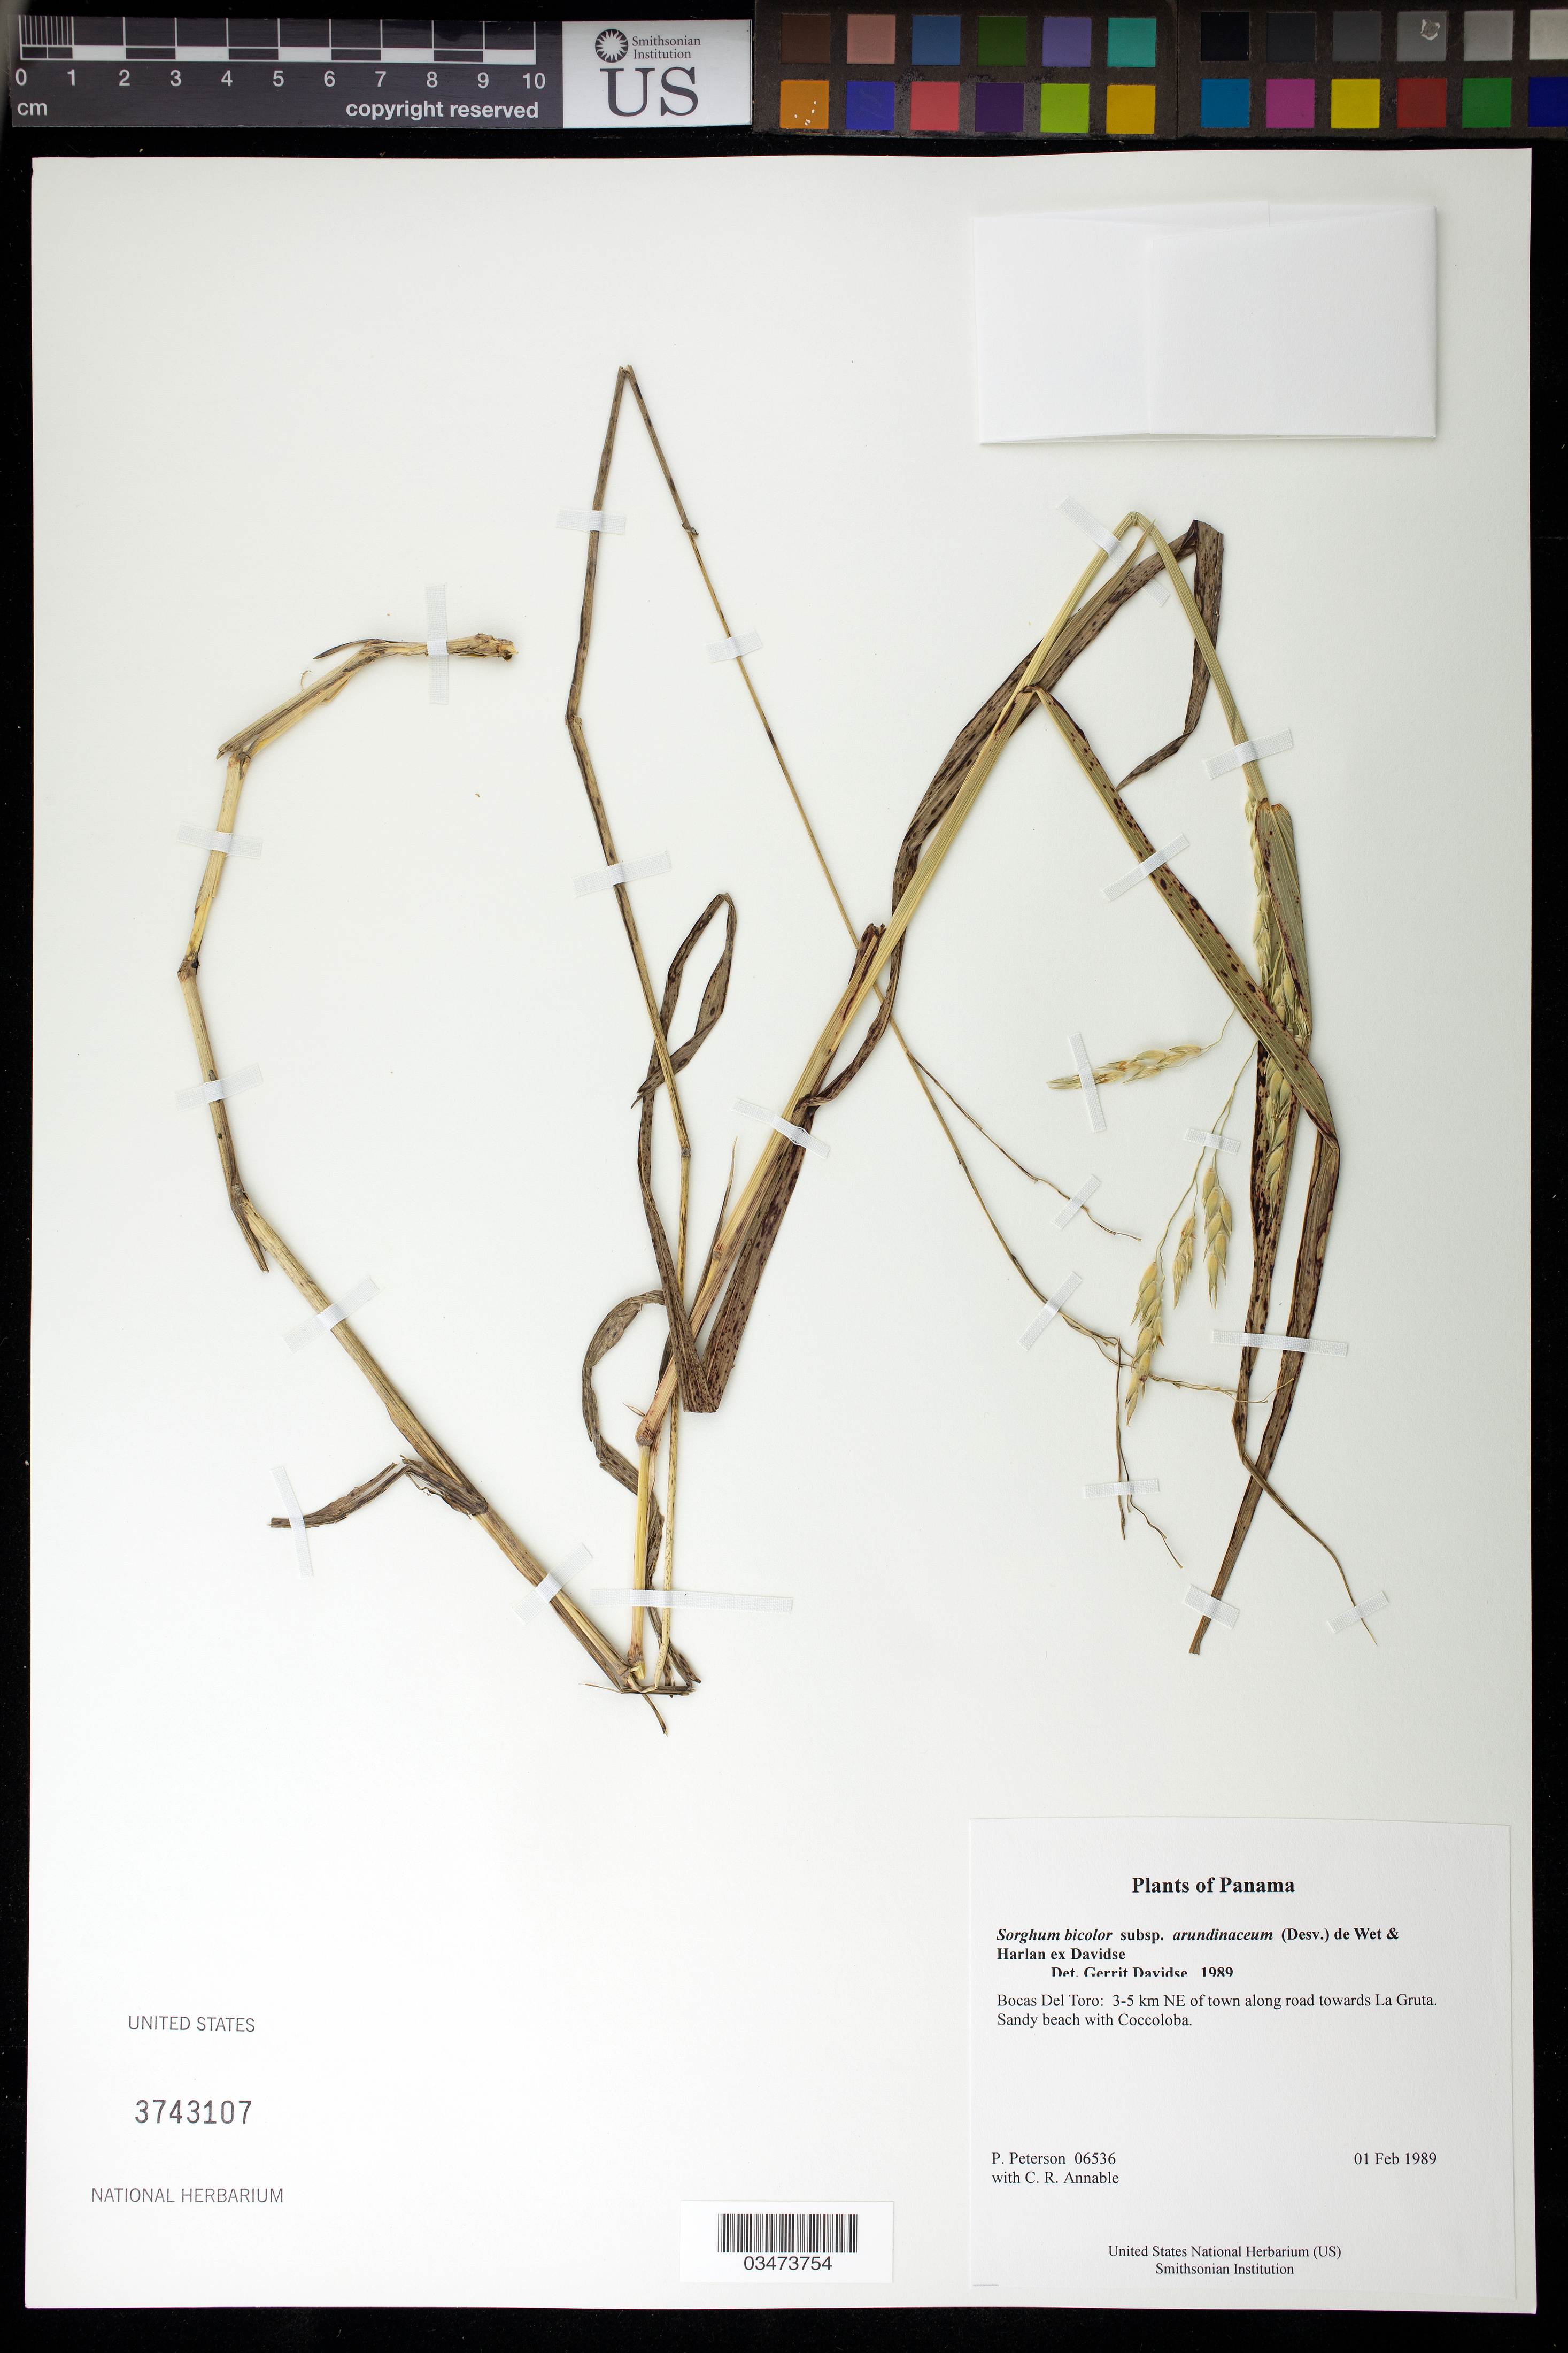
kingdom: Plantae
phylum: Tracheophyta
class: Liliopsida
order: Poales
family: Poaceae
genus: Sorghum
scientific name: Sorghum bicolor subsp. arundinaceum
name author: (Desv.) de Wet & Harlan ex Davidse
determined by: Davidse, Gerrit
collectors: P. M. Peterson & C. R. Annable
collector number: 06536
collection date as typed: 01 Feb 1989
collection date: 1989-02-01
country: Panama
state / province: Bocas del Toro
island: Colón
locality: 3-5 km NE of town along road towards La Gruta.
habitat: Sandy beach with Coccoloba.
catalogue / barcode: US 3743107